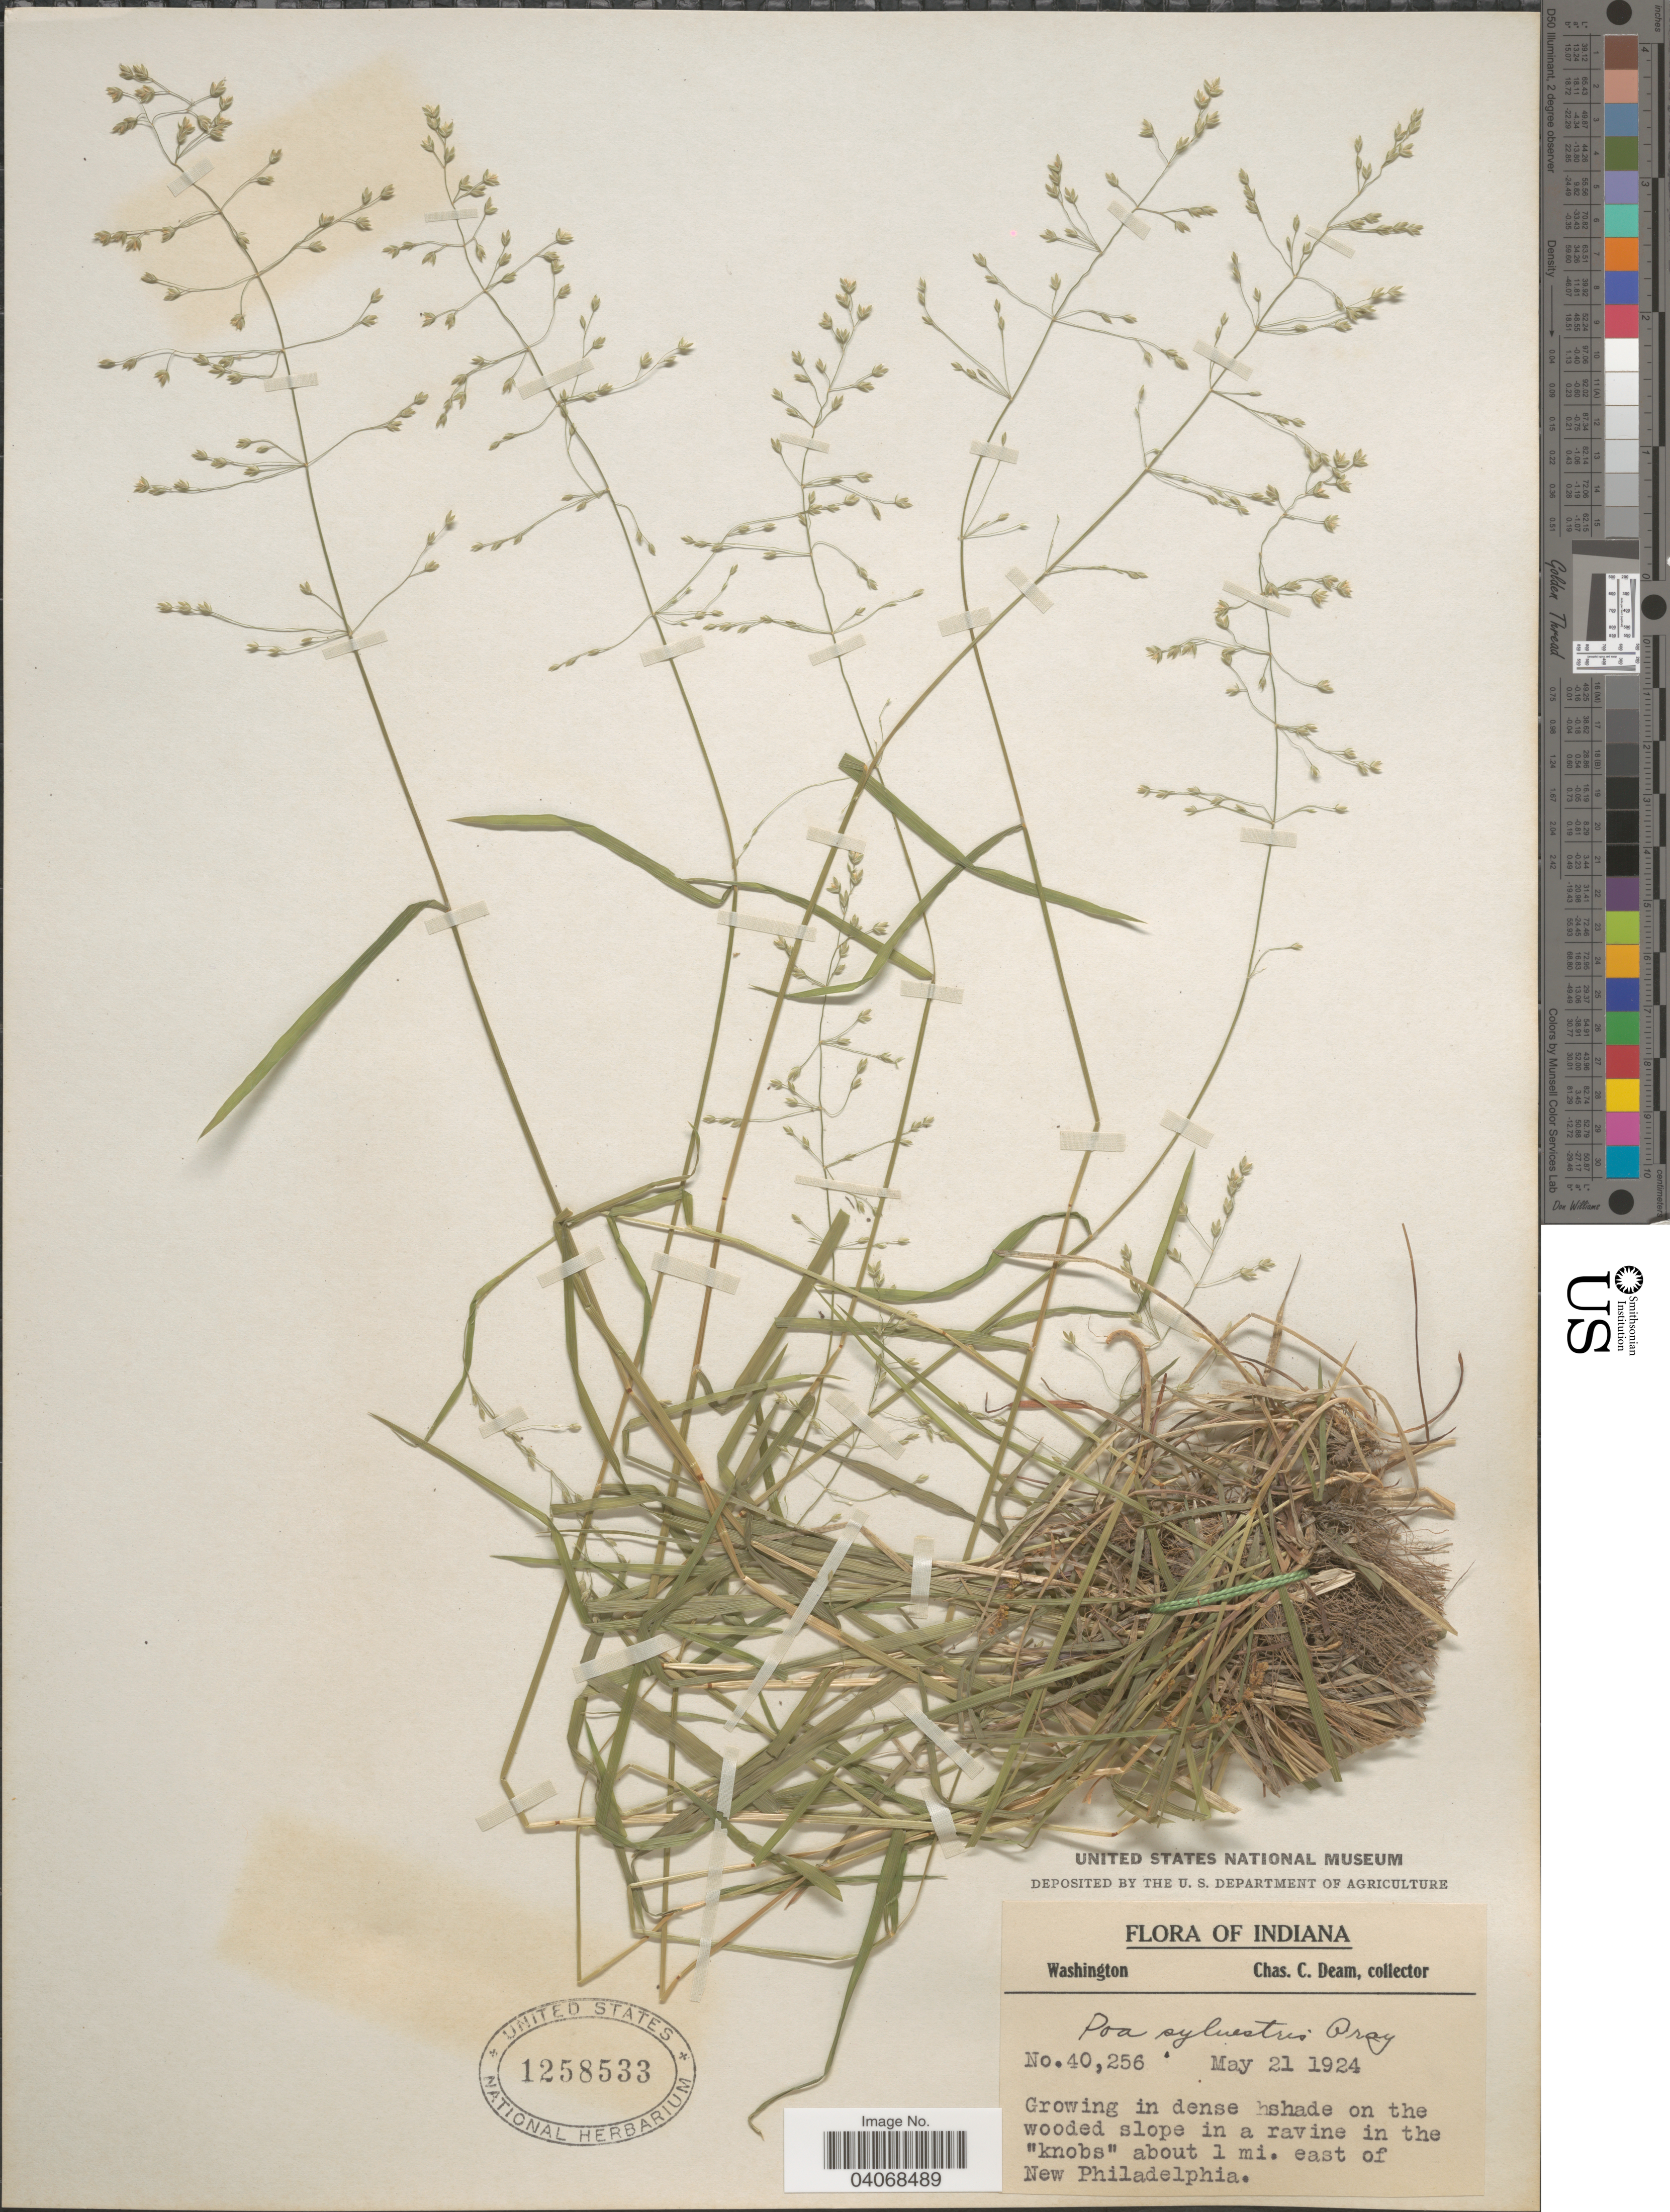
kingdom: Plantae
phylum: Tracheophyta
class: Liliopsida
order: Poales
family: Poaceae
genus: Poa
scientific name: Poa sylvestris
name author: A. Gray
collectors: C. C. Deam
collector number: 40256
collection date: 1924-05-21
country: United States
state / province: Indiana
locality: Growing in dense shade on the wooded slope in a ravine in the "knobs" about 1 mi. east of New Philadelphia. Washington.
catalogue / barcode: US 1258533